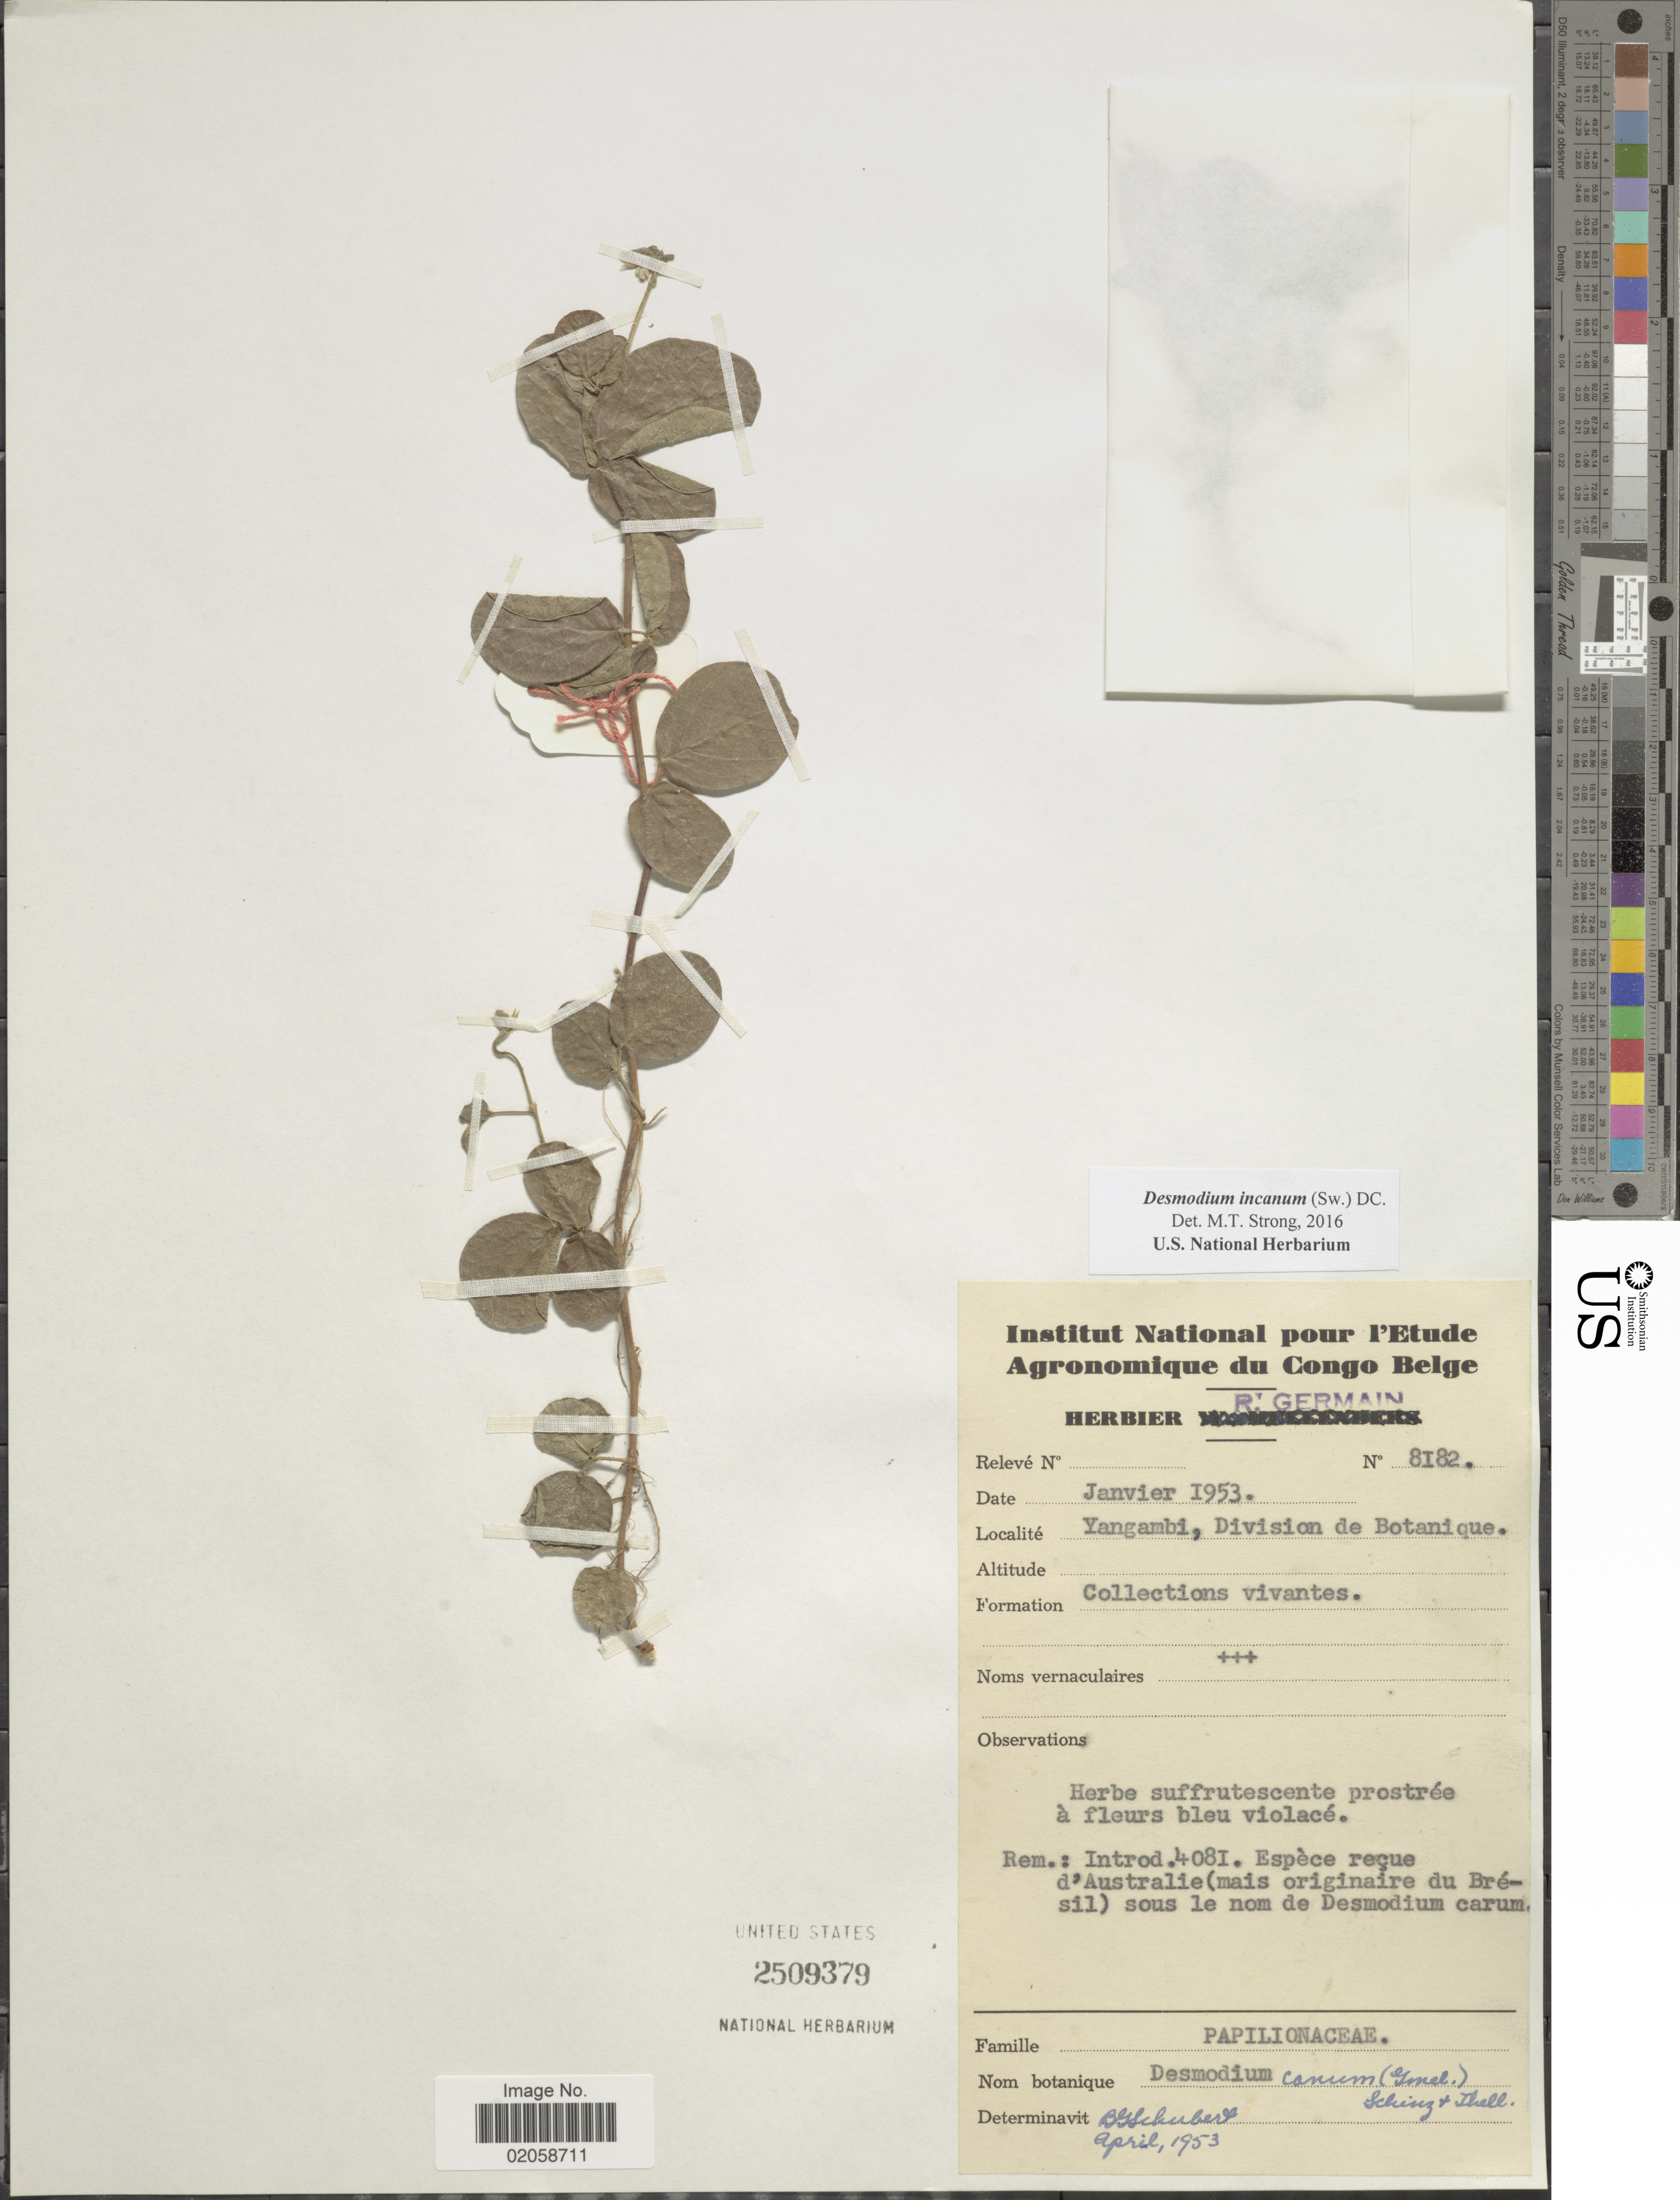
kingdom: Plantae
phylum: Tracheophyta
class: Magnoliopsida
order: Fabales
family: Fabaceae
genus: Desmodium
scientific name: Desmodium incanum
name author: (Sw.) DC.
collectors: R. Germain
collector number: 8182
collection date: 1953-01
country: Congo, Democratic Republic of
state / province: Tshopo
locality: Yangambi, Division de Botanique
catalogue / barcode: US 2509379